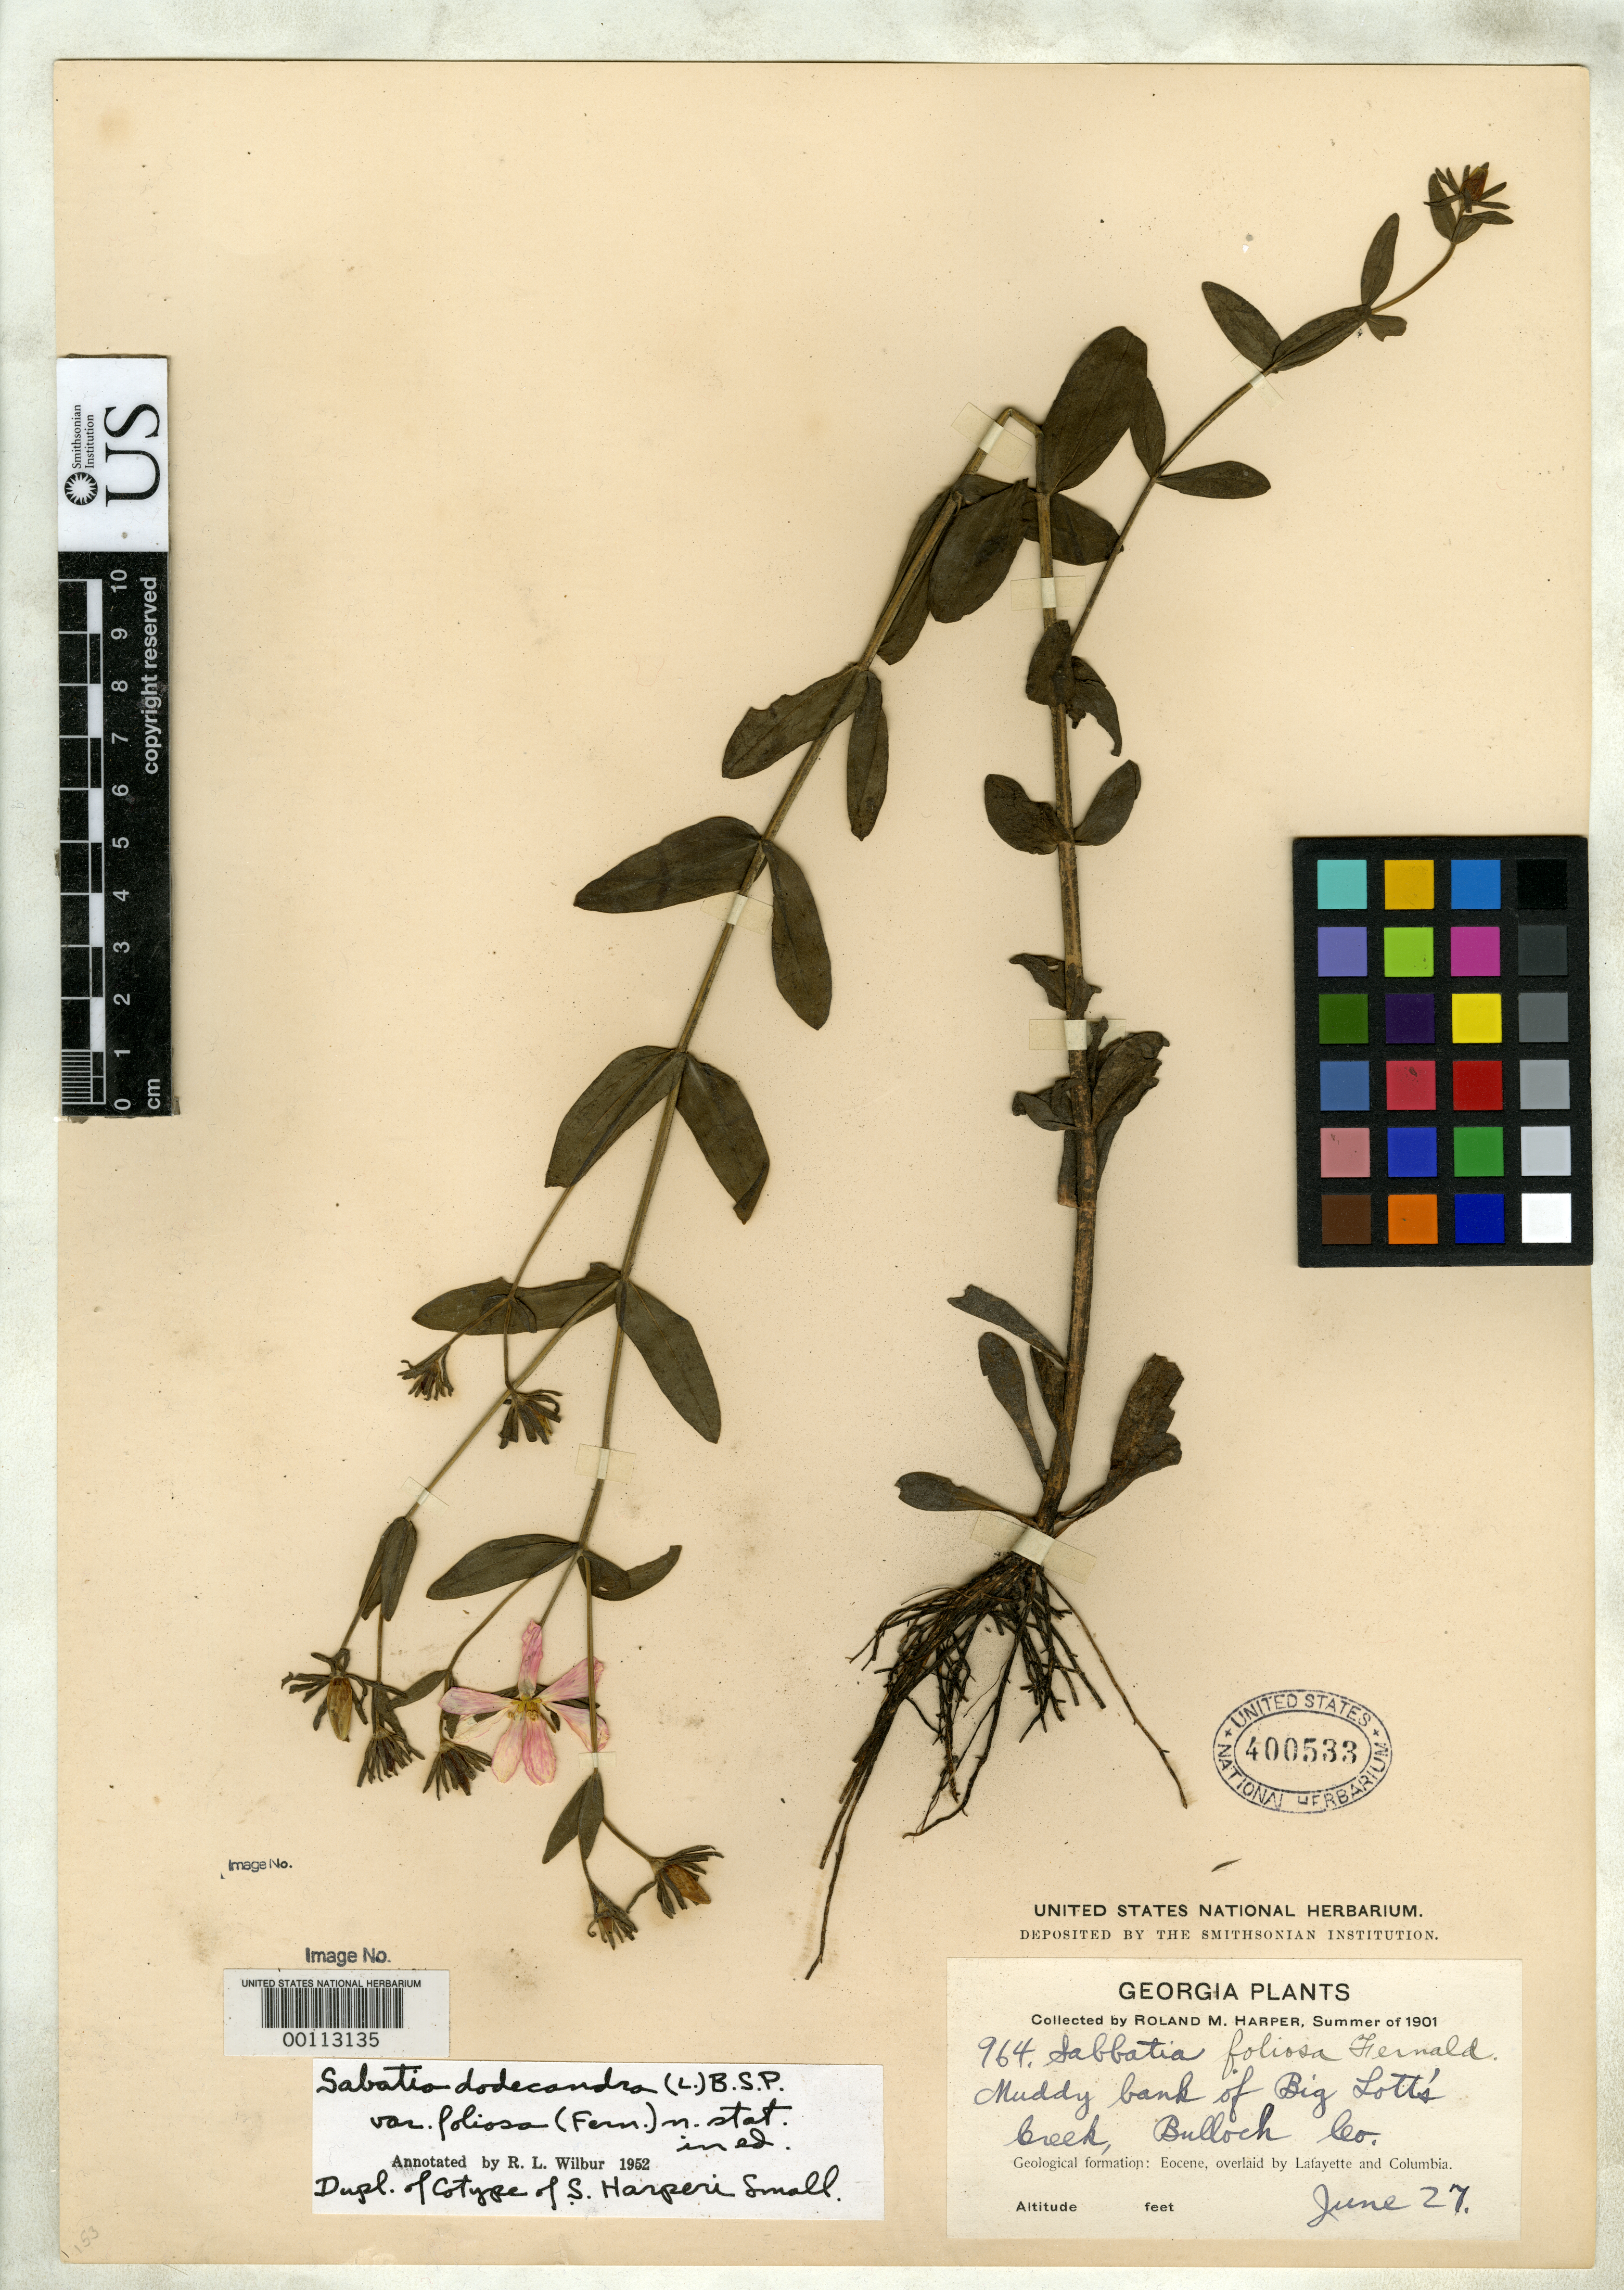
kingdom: Plantae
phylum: Tracheophyta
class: Magnoliopsida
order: Gentianales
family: Gentianaceae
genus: Sabatia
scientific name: Sabatia harperi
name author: Small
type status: Isosyntype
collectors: R. M. Harper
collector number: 1196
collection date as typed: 12 Aug 1901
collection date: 1901-08-12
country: United States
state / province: Georgia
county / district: Decatur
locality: Between forest falls and open pond.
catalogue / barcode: US 400533